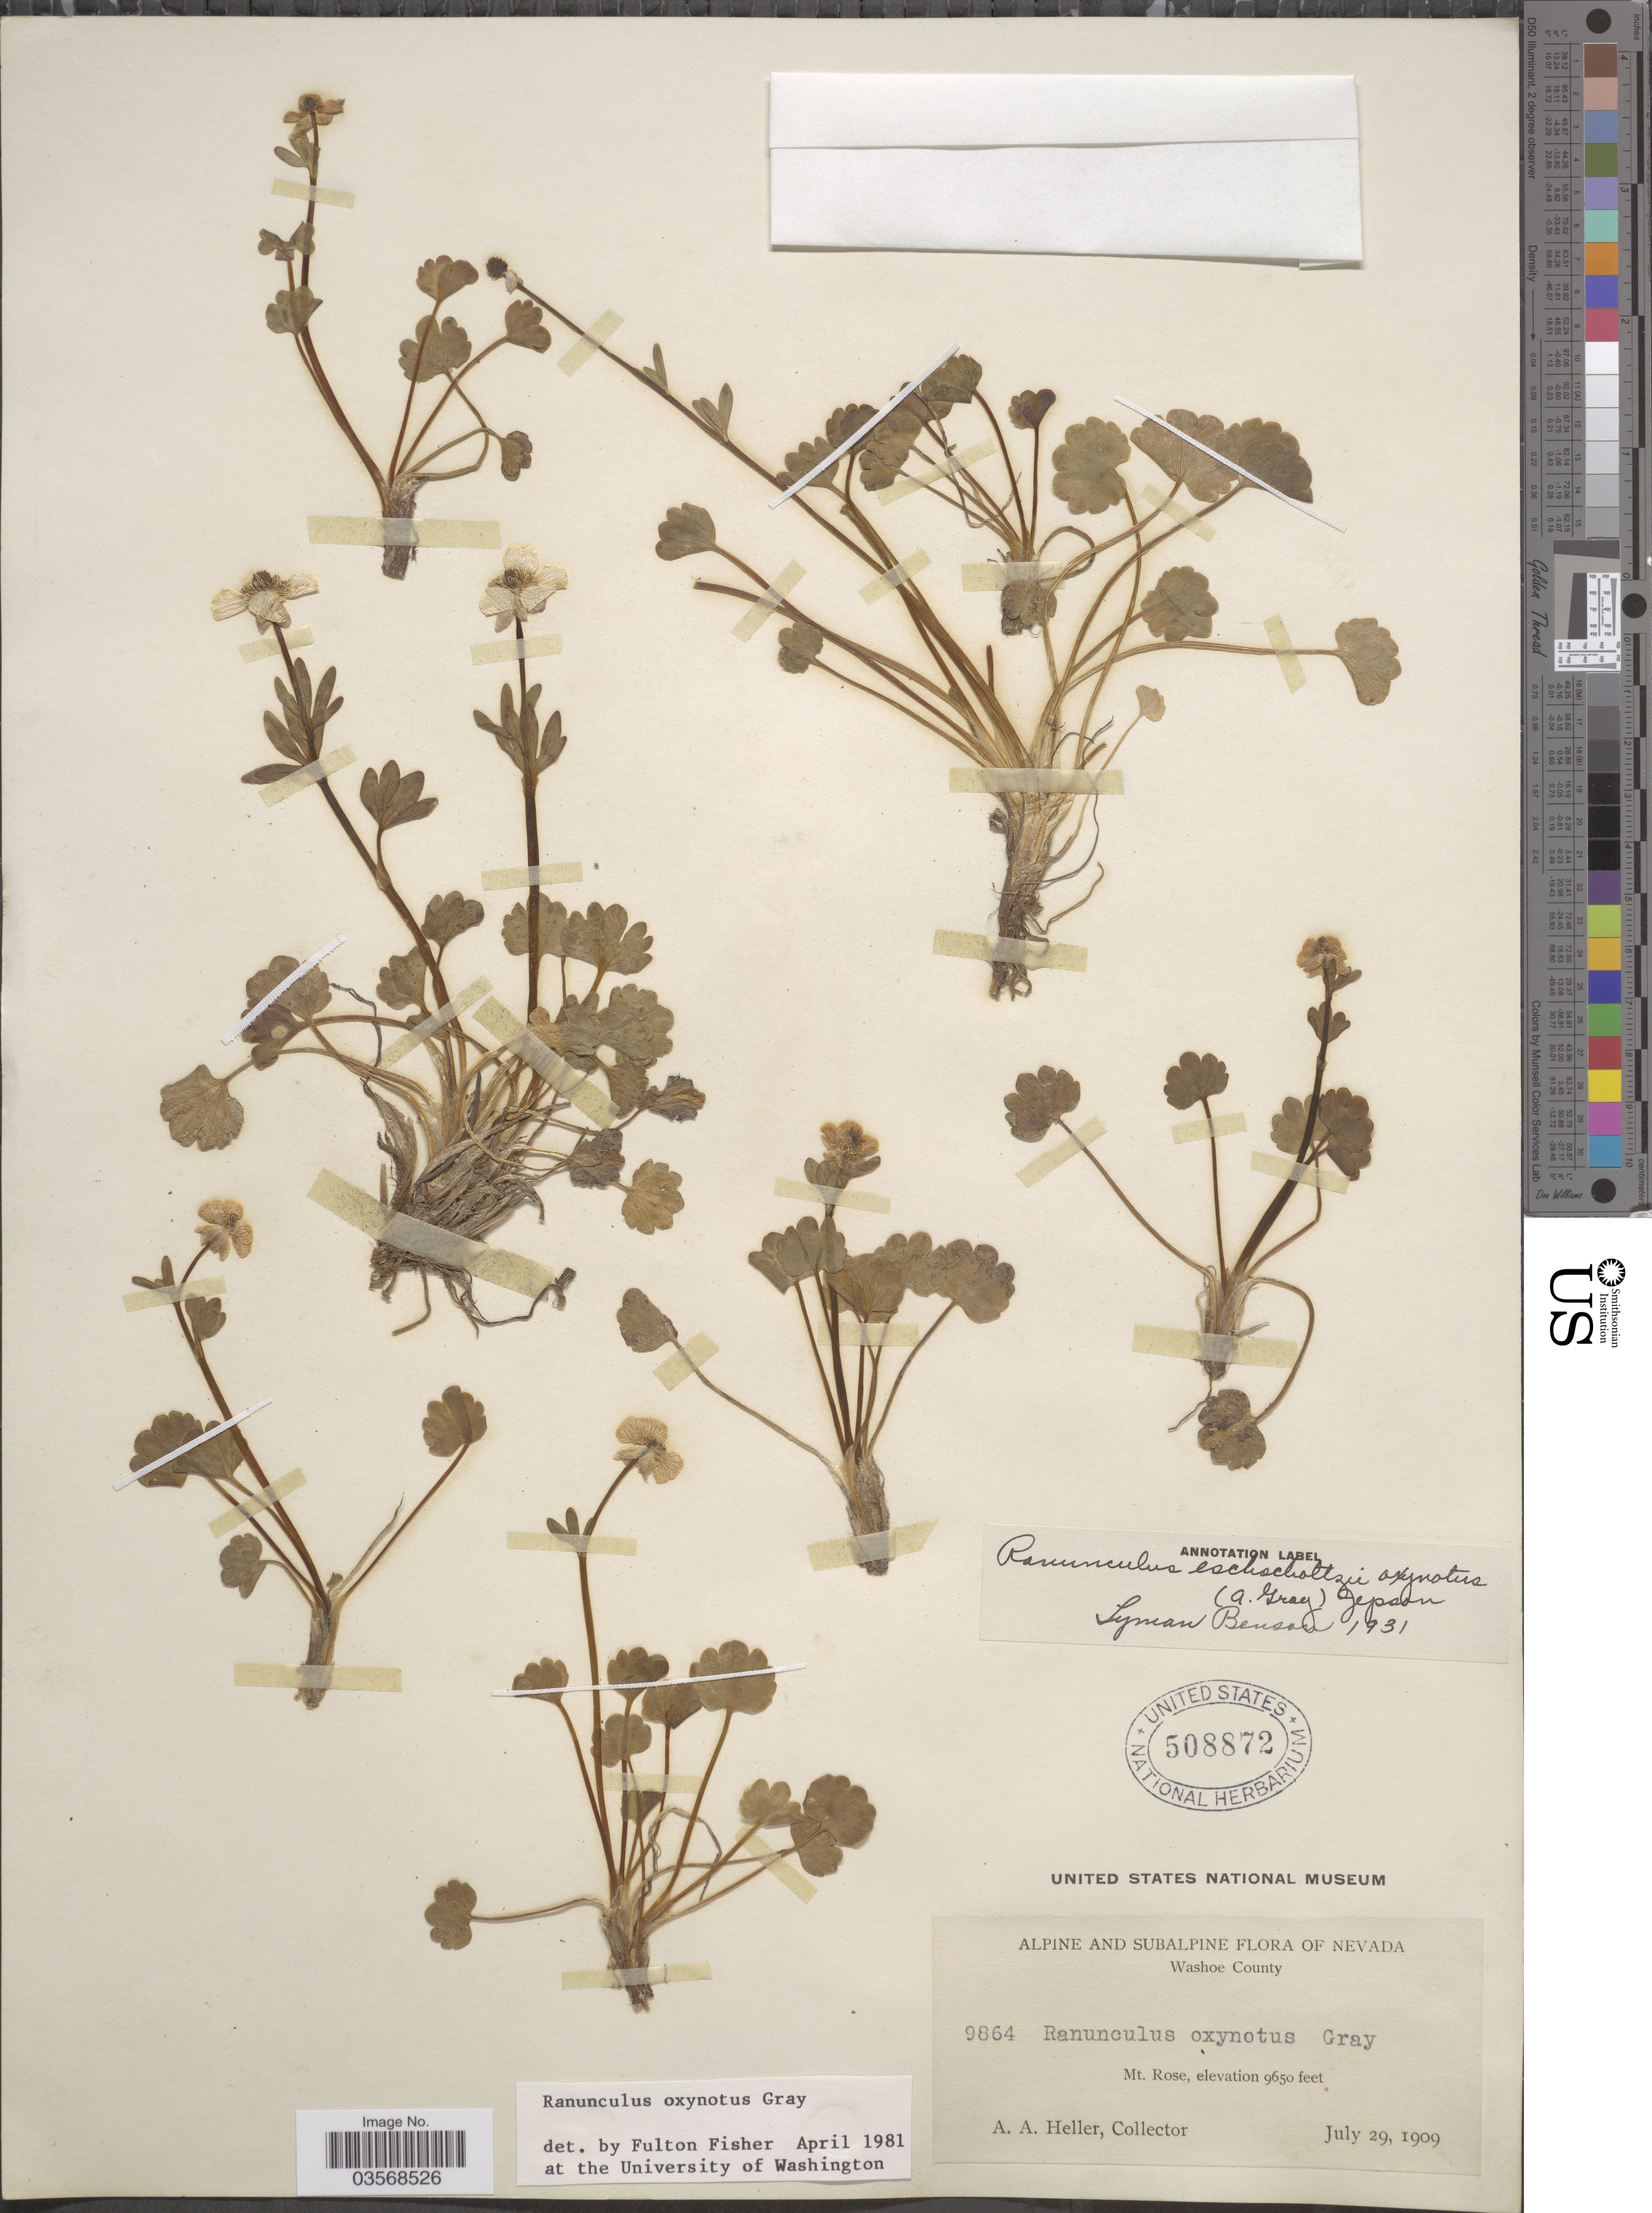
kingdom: Plantae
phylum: Tracheophyta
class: Magnoliopsida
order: Ranunculales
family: Ranunculaceae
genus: Ranunculus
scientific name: Ranunculus oxynotus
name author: A. Gray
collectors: A. A. Heller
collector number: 9864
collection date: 1909-07-29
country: United States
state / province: Nevada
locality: Alpine and Subalpine. Washoe County. Mt. Rose.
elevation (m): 2941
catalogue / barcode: US 508872